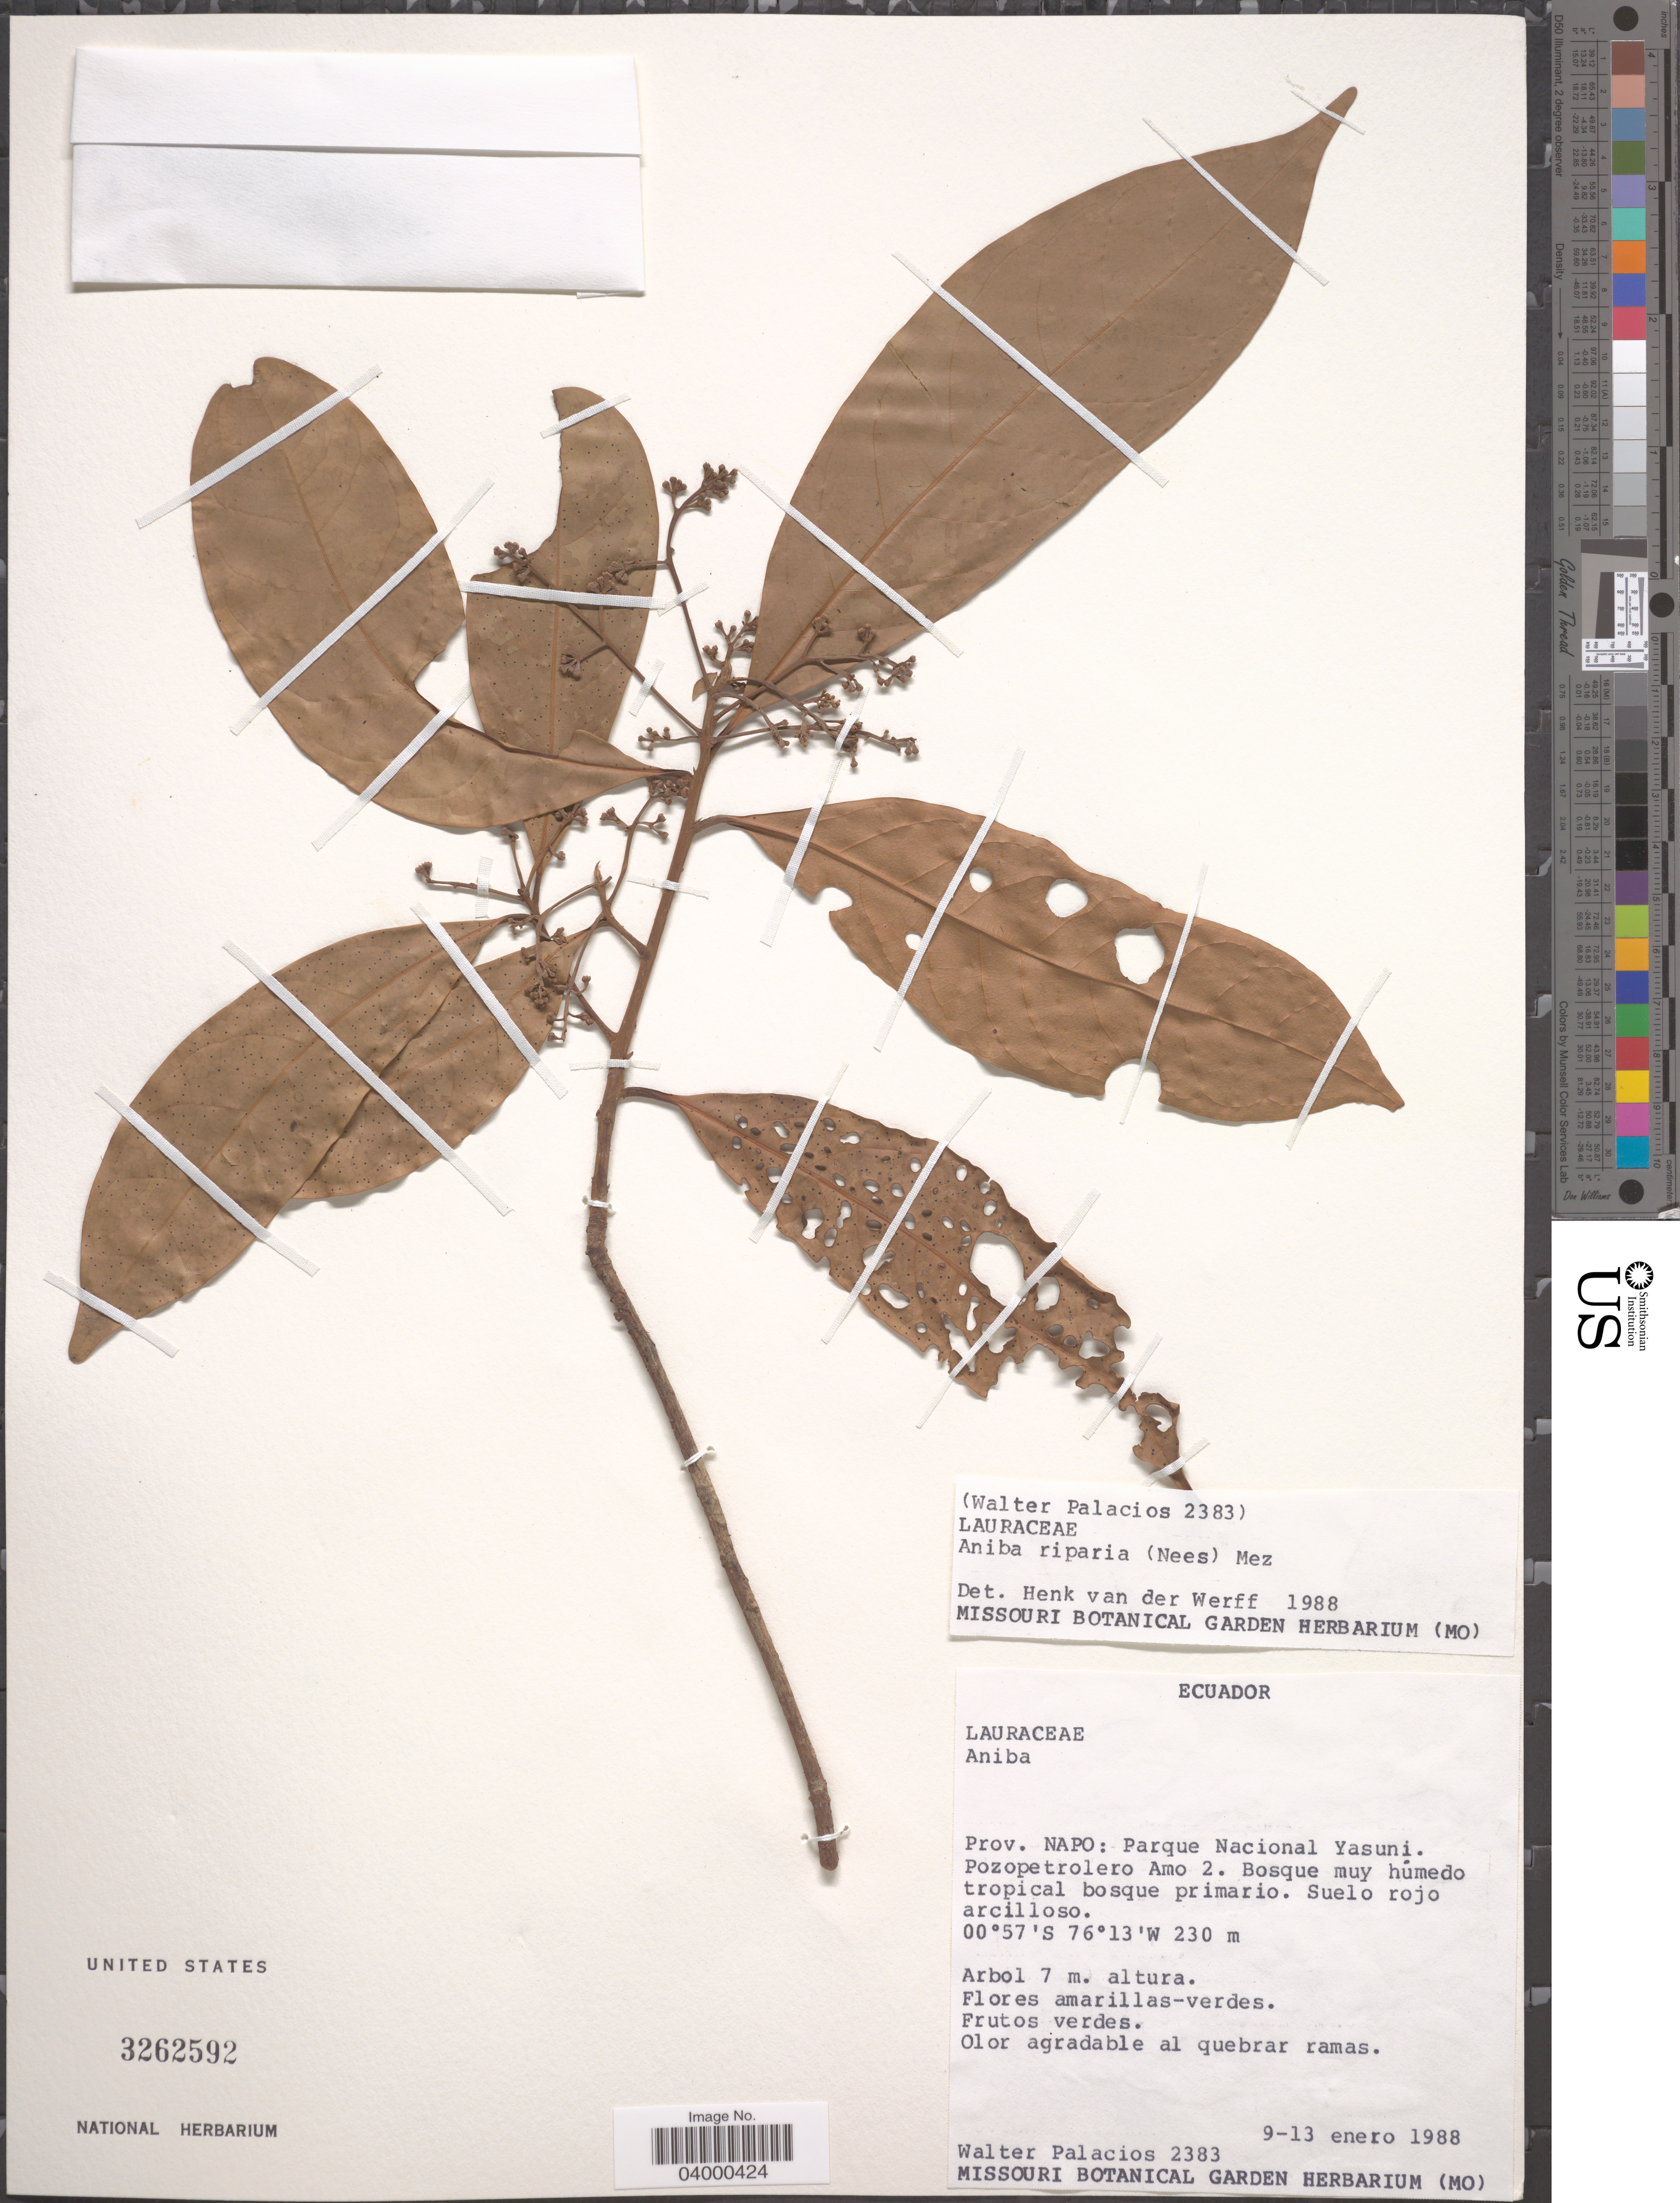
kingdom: Plantae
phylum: Tracheophyta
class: Magnoliopsida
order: Laurales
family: Lauraceae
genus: Aniba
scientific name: Aniba riparia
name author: (Nees) Mez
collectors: W. Palacios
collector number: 2383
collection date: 1988-01-09/1988-01-13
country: Ecuador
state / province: Napo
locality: Parque Nacional Yasuni. Pozopetrolero Amo 2.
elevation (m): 230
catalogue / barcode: US 3262592